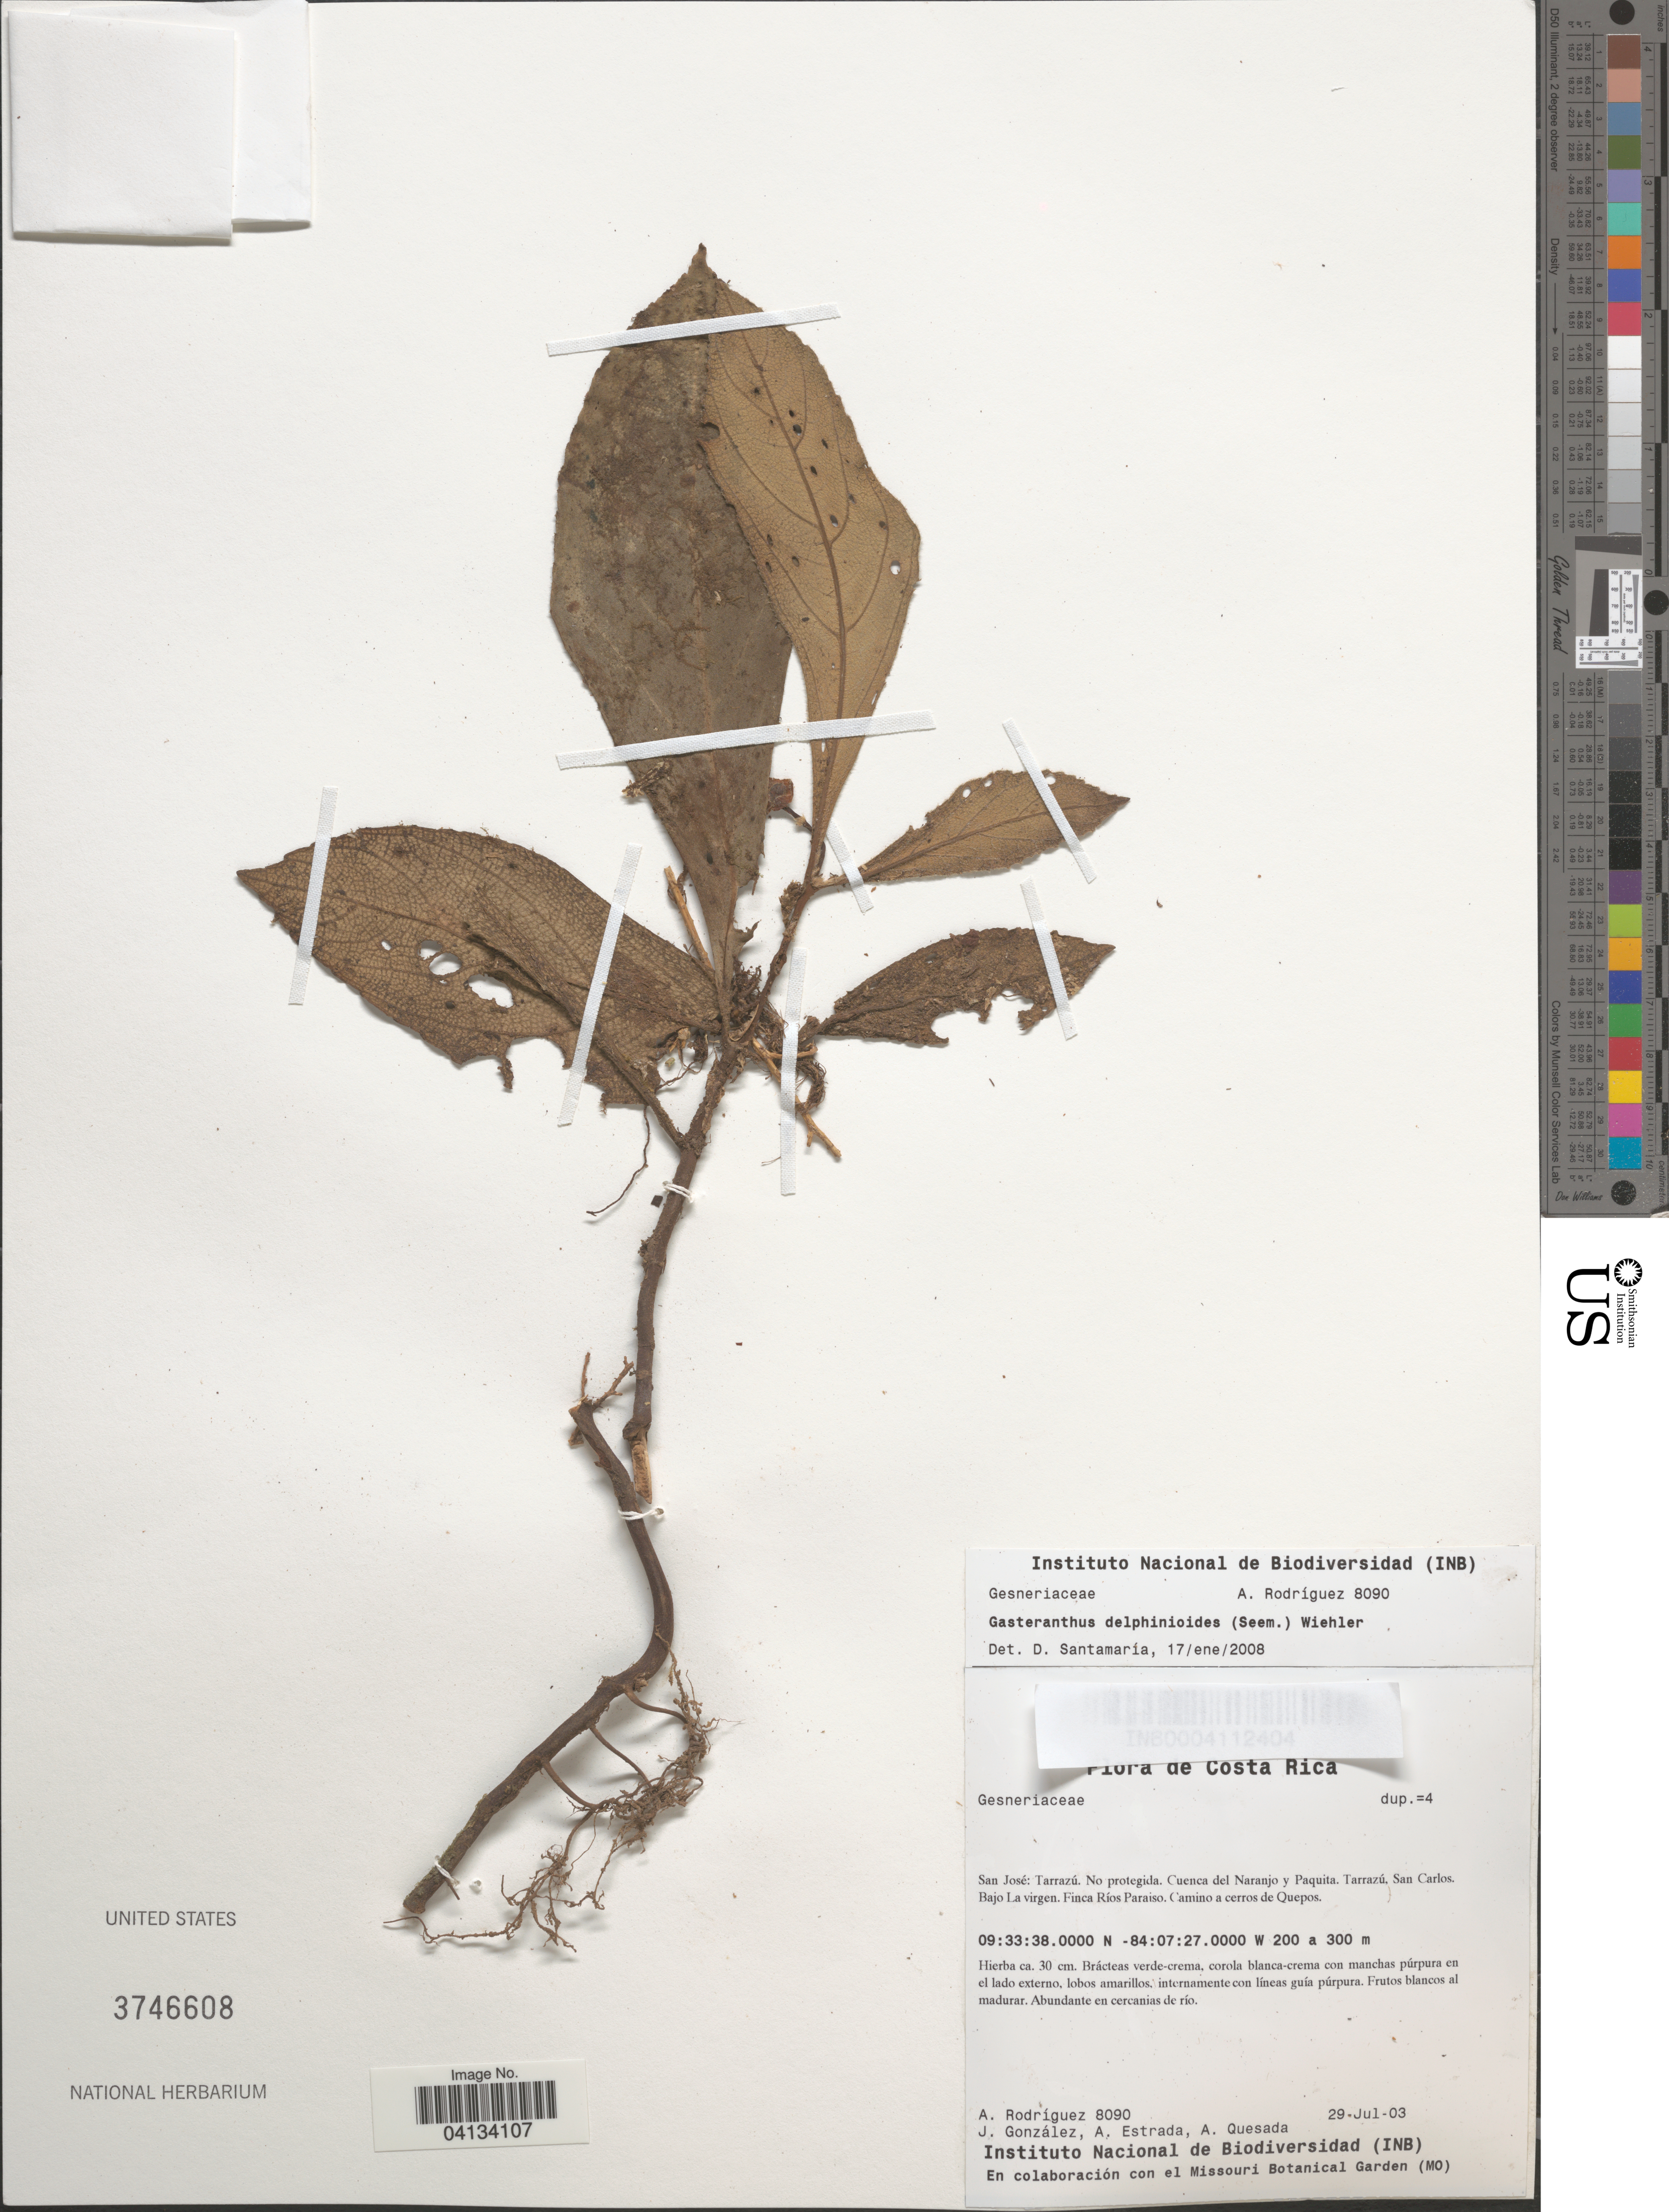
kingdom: Plantae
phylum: Tracheophyta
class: Magnoliopsida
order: Lamiales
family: Gesneriaceae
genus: Gasteranthus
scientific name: Gasteranthus delphinioides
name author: (Seem.) Wiehler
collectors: A. Rodríguez, J. González, A. Estrada & A. Quesada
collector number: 8090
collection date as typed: Transcribed d/m/y: 29/7/3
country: Costa Rica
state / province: San José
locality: Tarrazú. Cuenca del Naranjo y Paquita. Tarrazú, San Carlos. Bajo La virgen. Finca Ríos Paraiso. Camino a cerros de Quepos.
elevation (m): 200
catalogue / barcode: US 3746608